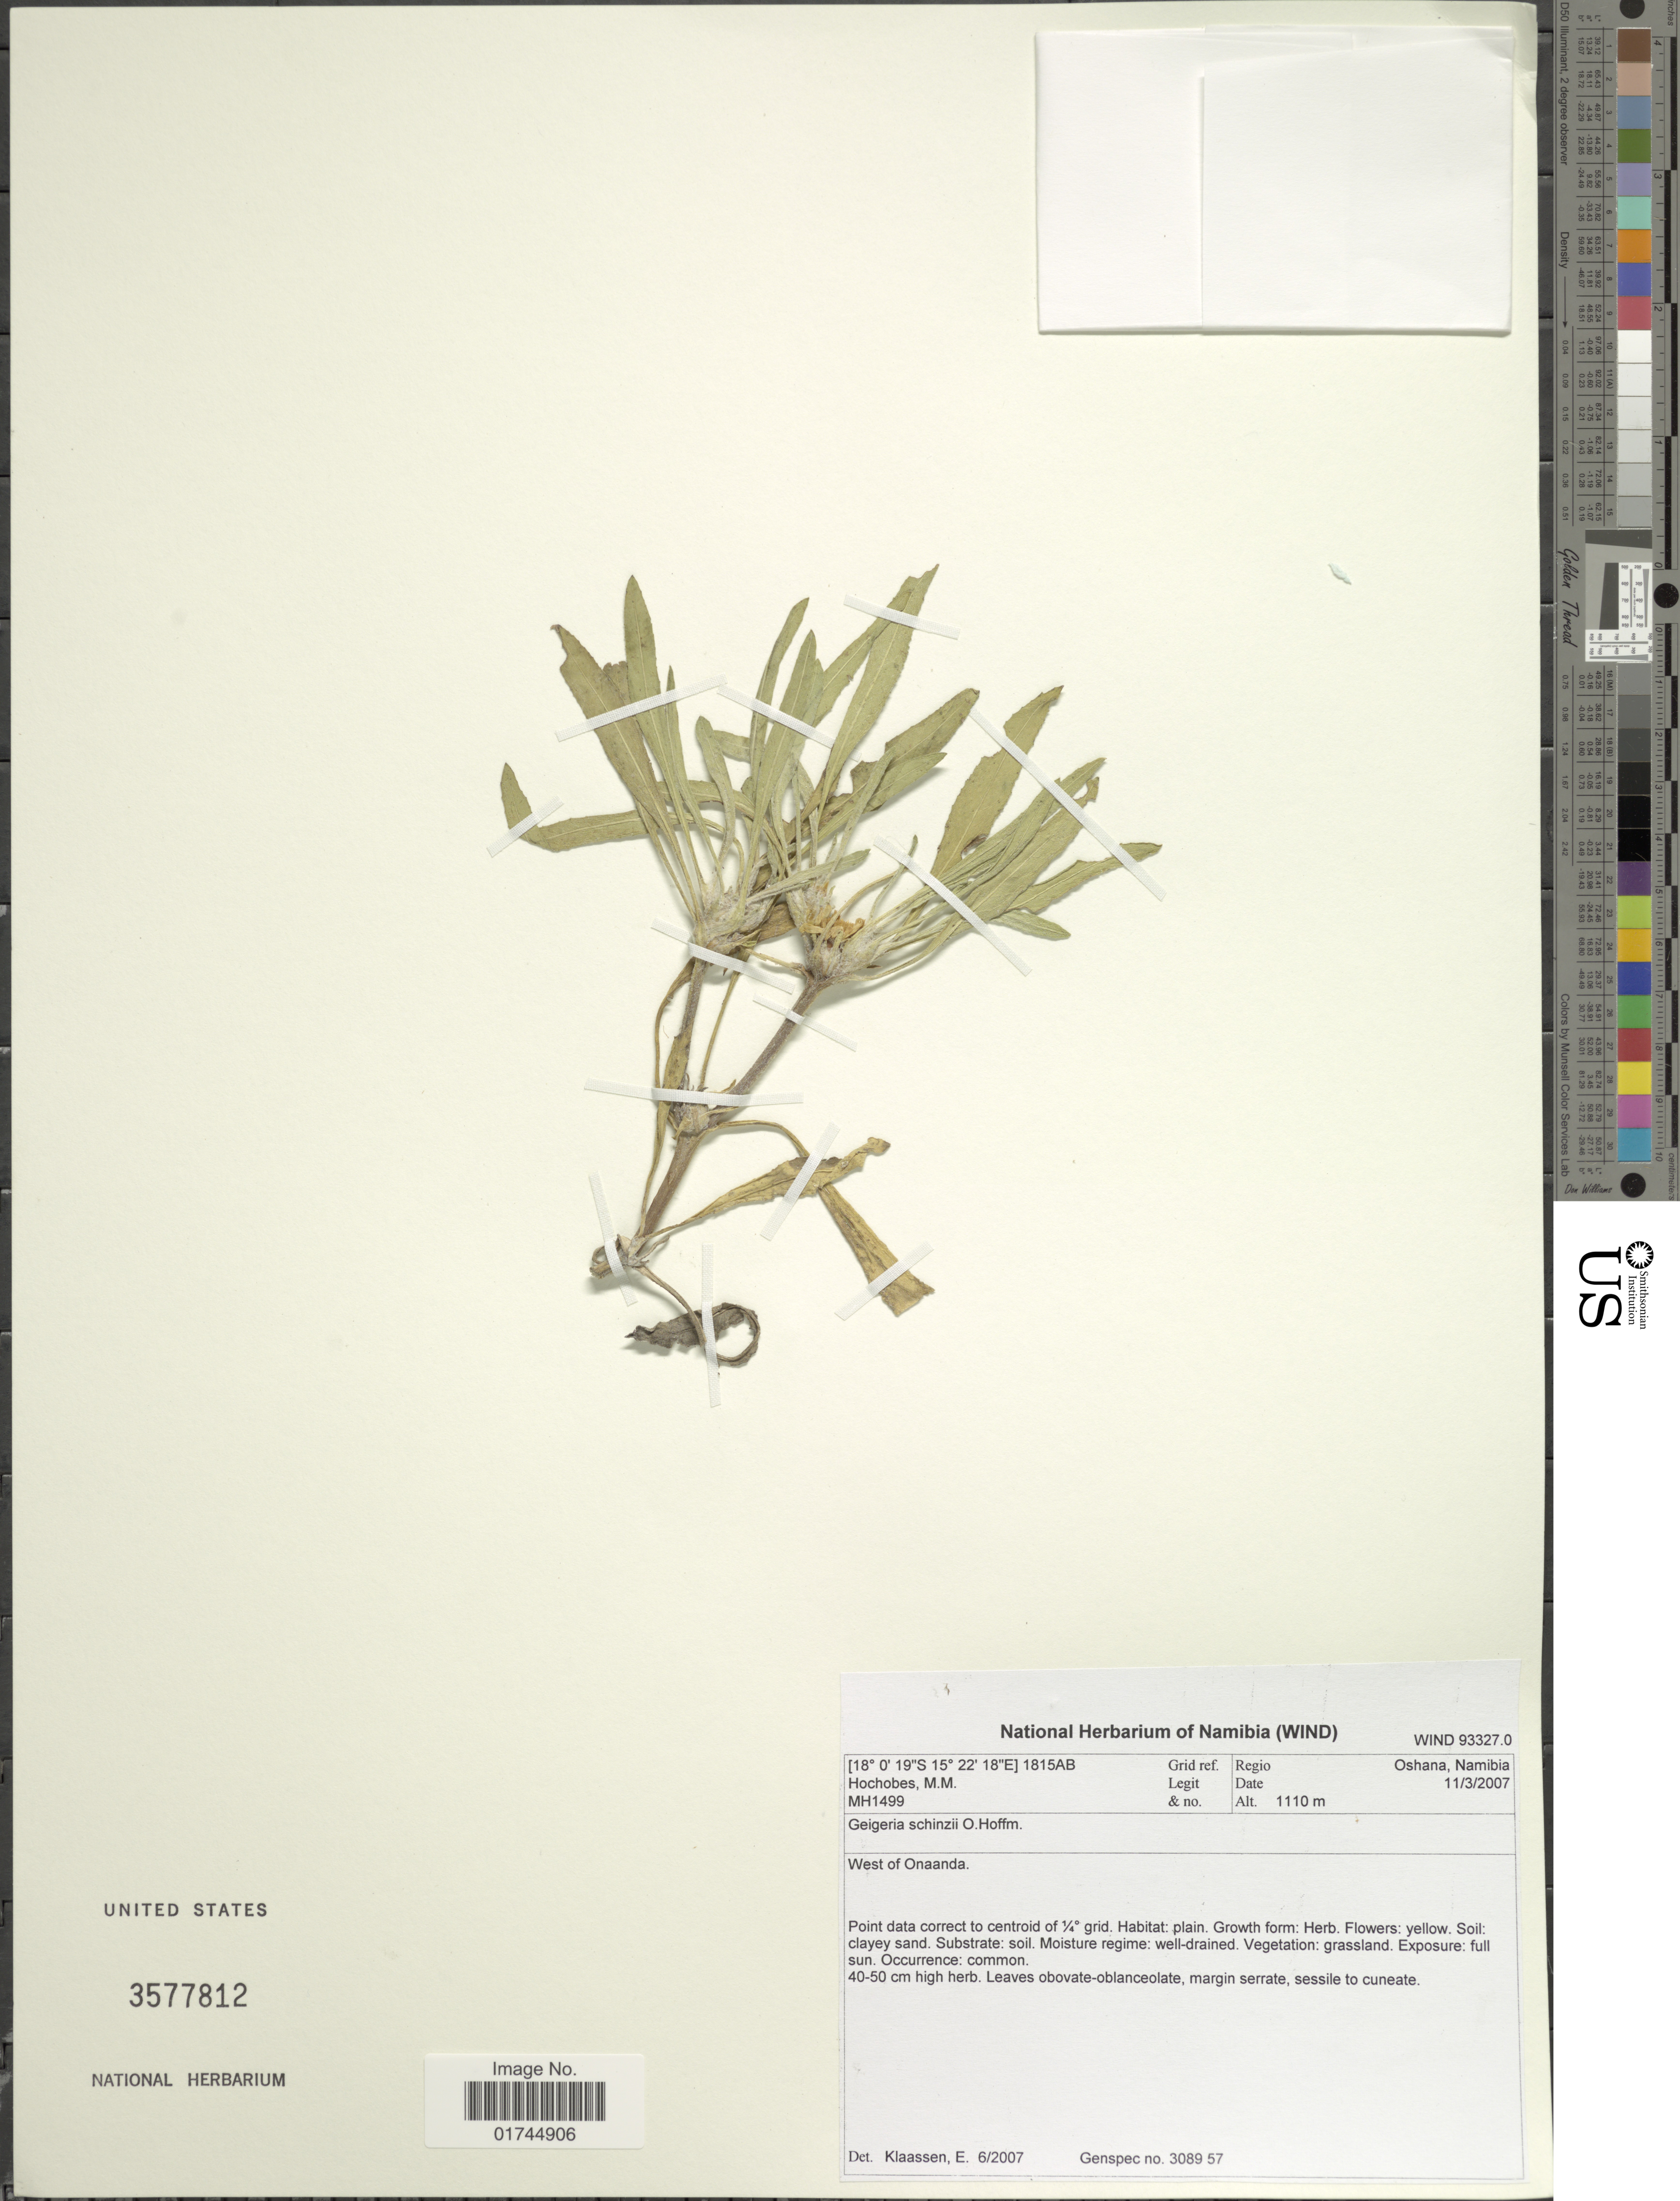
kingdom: Plantae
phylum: Tracheophyta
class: Magnoliopsida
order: Asterales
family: Asteraceae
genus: Geigeria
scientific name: Geigeria schinzii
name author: O. Hoffm.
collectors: M. Hochobes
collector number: MH1499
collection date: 2007-03-11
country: Namibia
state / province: Oshana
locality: West of Onaanda.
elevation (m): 1110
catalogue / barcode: US 3577812